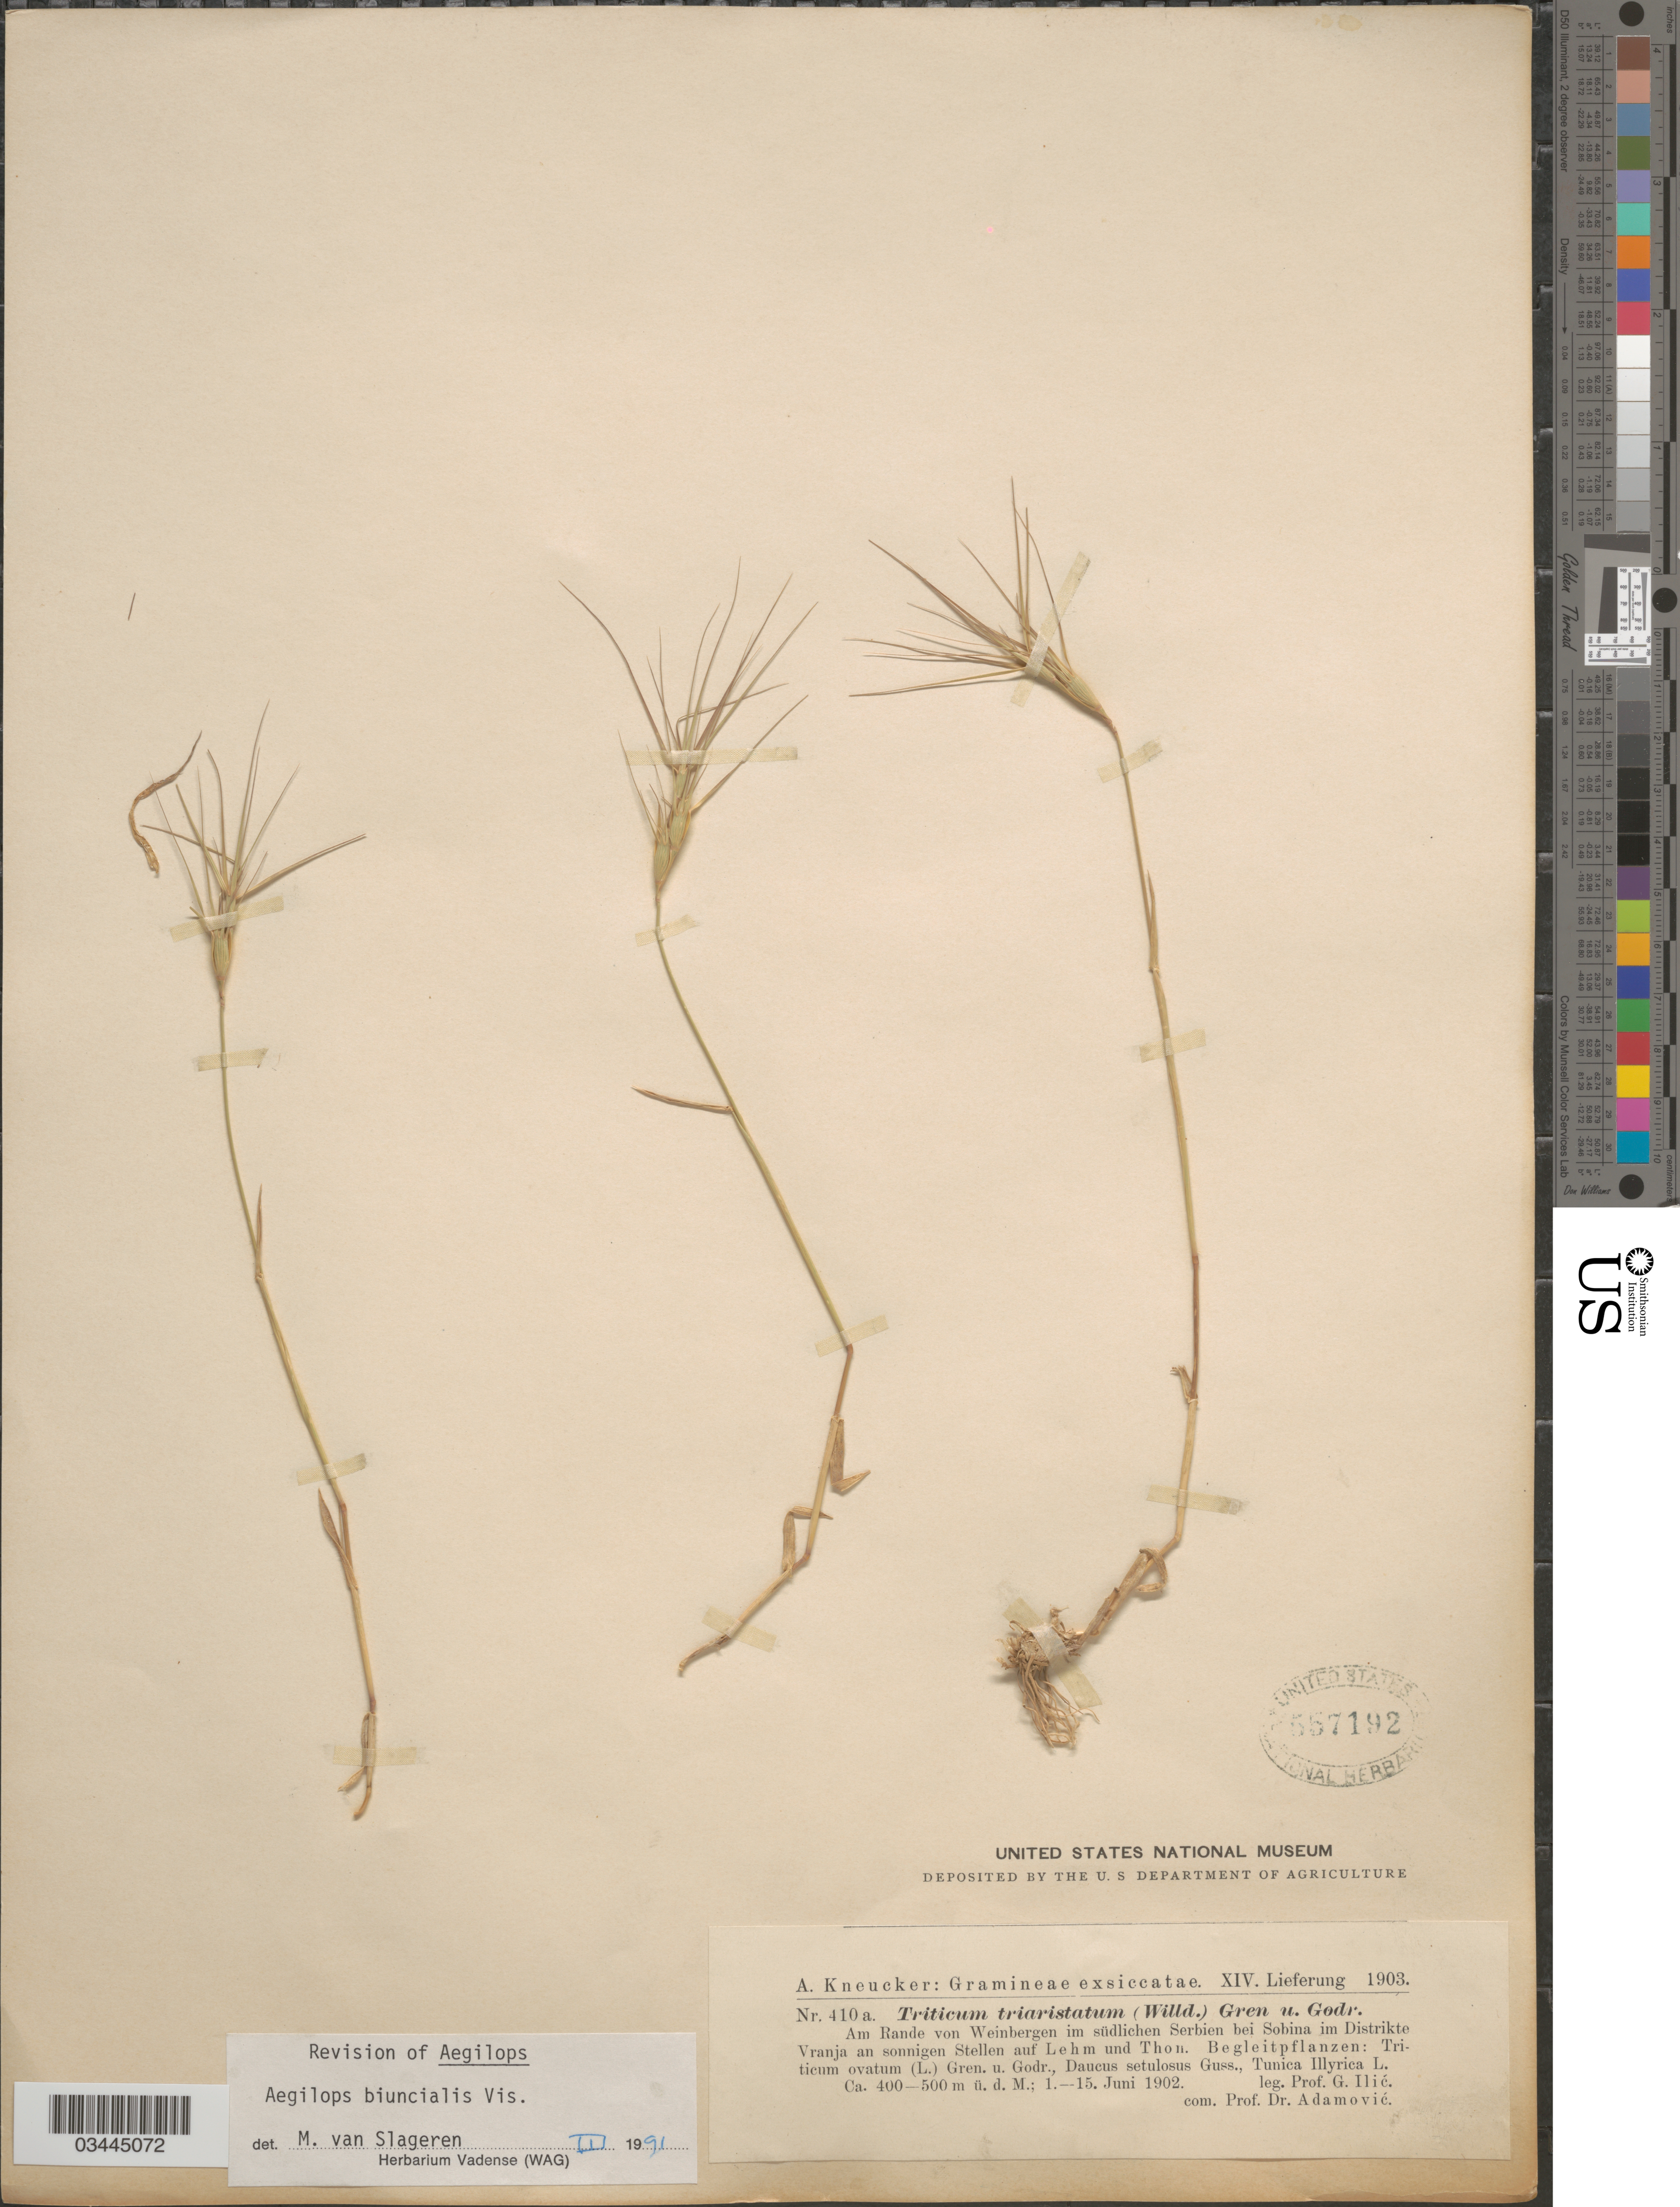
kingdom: Plantae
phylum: Tracheophyta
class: Liliopsida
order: Poales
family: Poaceae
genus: Aegilops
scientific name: Aegilops biuncialis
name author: Vis.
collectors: G. Ilić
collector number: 410a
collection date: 1902-06-01/1902-06-15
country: Serbia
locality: Am Rande von Weinbergen im südlichen Serbien bei Sobina im Distrikte Vranja an sonnigen Stellen auf Lehm und Thon.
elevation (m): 400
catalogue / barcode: US 557192